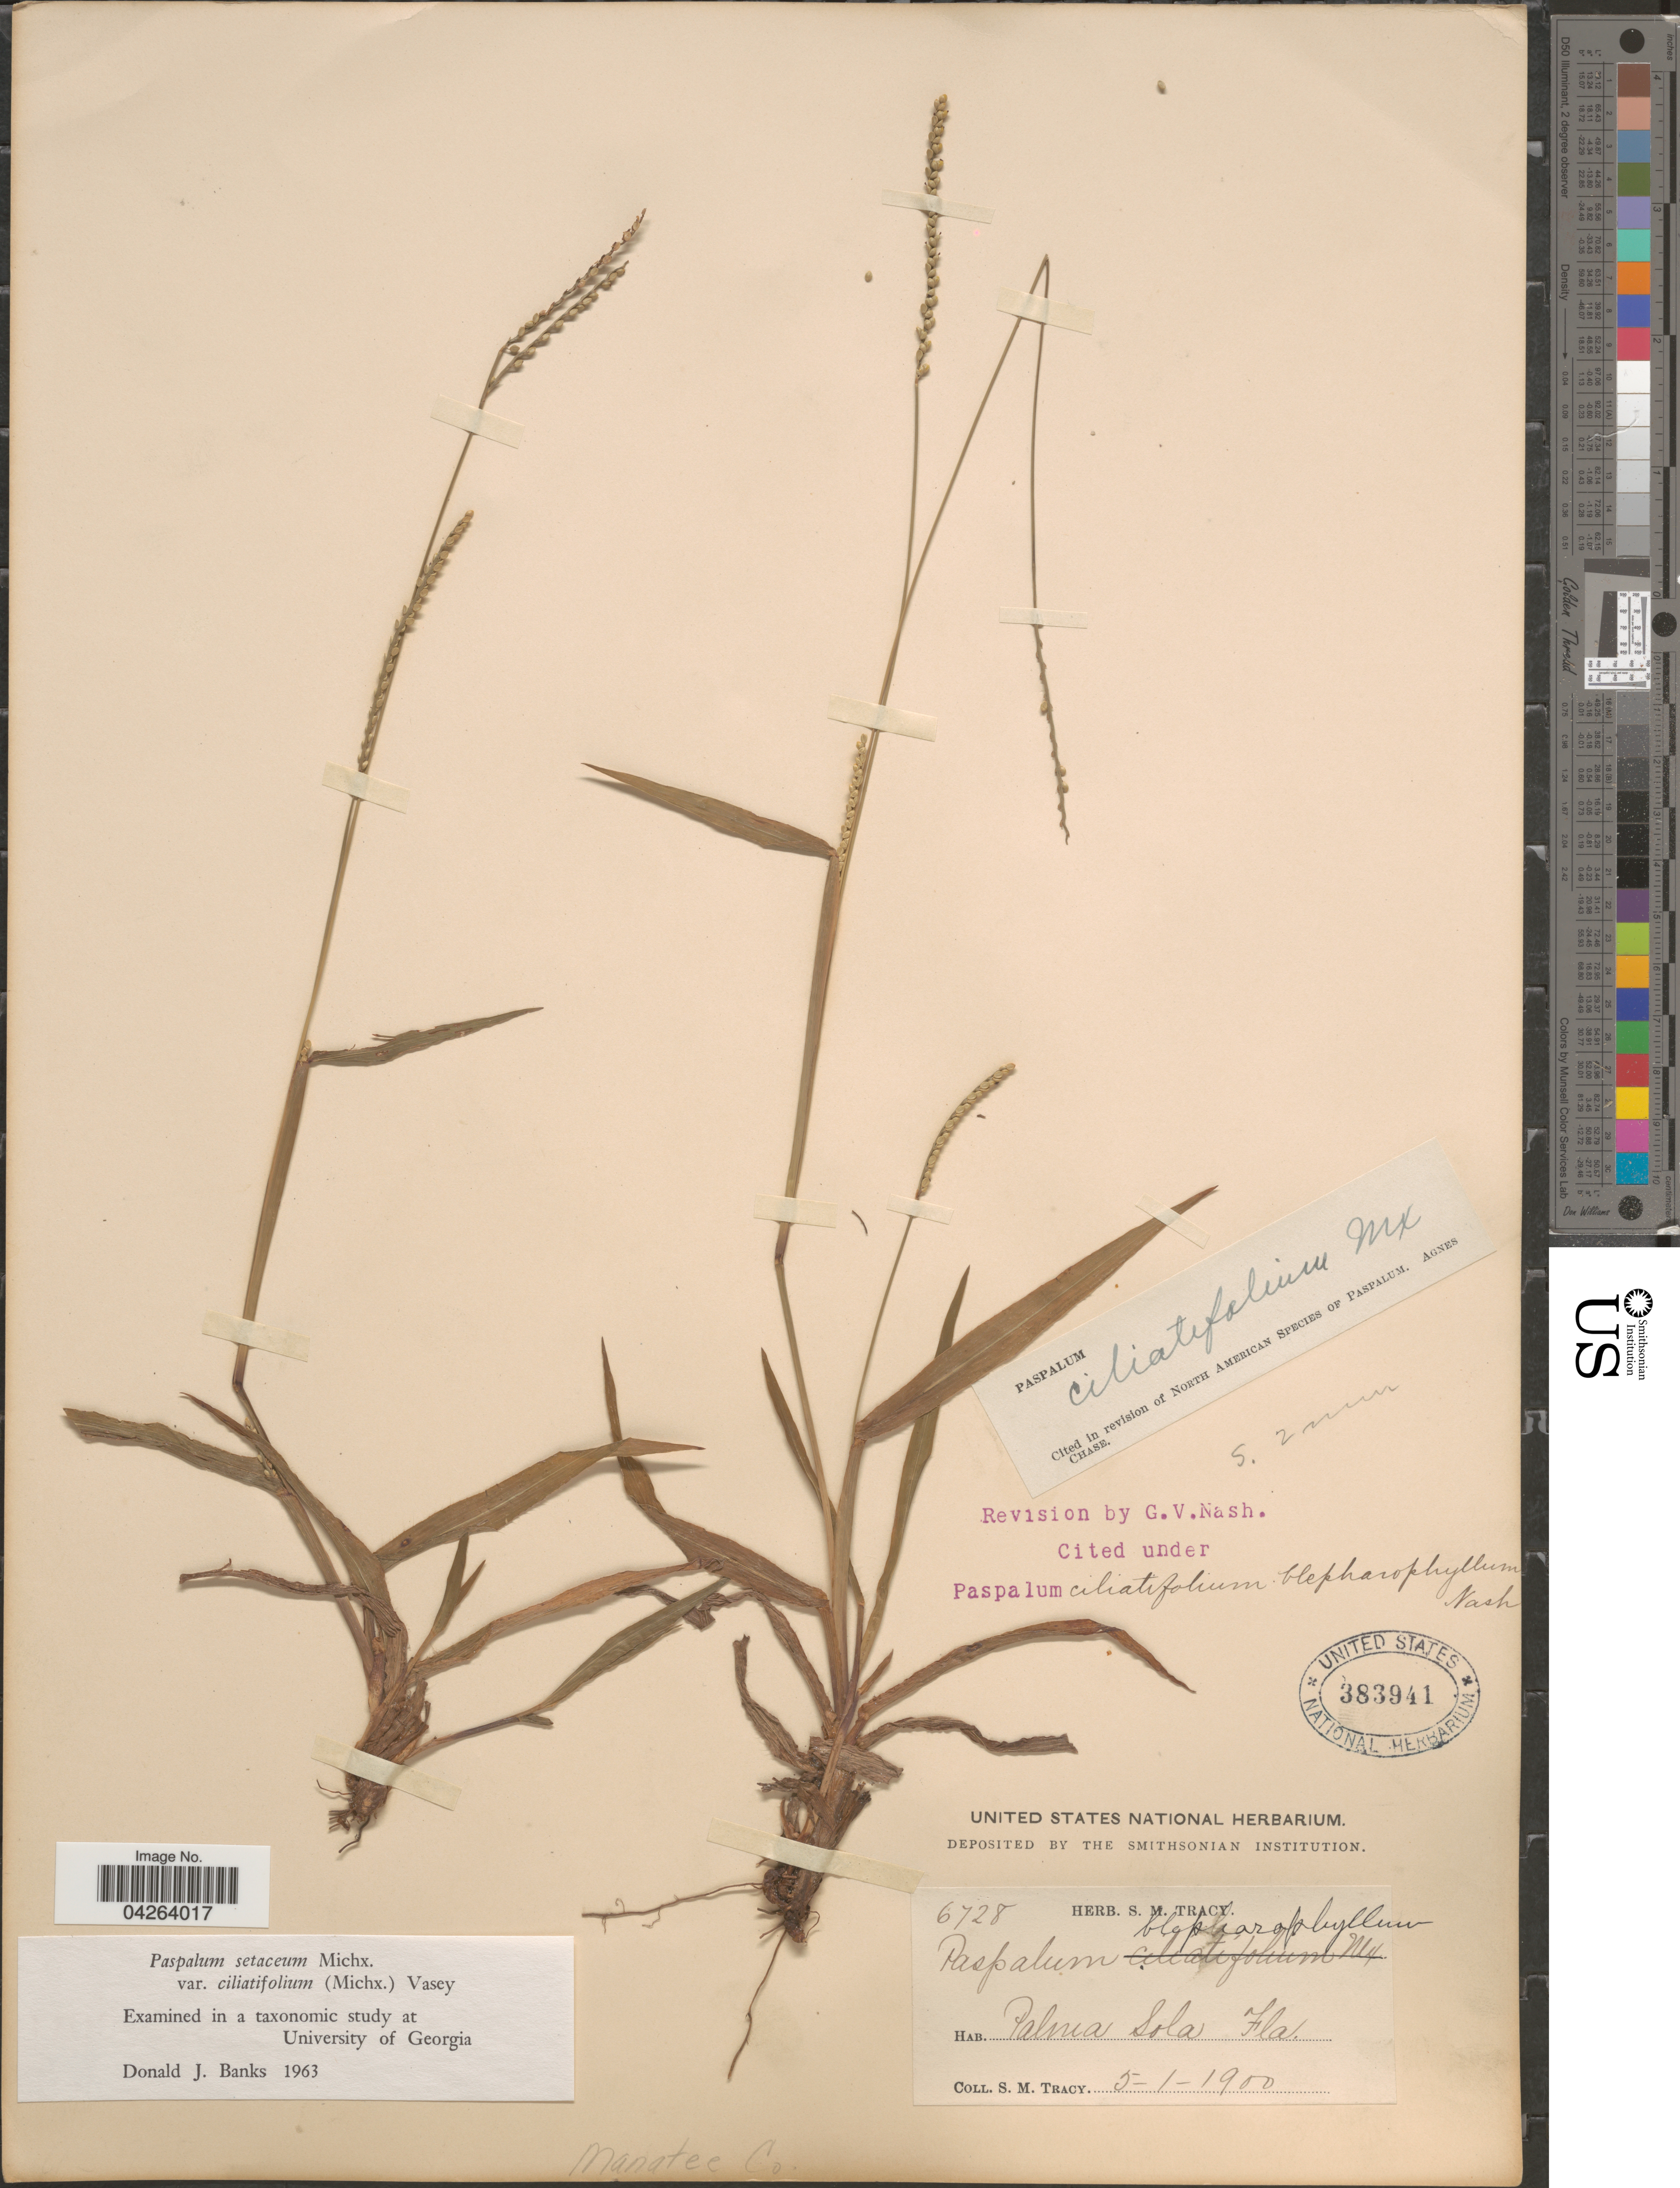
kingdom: Plantae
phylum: Tracheophyta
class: Liliopsida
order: Poales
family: Poaceae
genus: Paspalum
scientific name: Paspalum setaceum var. ciliatifolium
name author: (Michx.) Vasey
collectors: S. M. Tracy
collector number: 6728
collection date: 1900-05-01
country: United States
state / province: Florida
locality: Palma Sola. Manatee Co.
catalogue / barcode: US 383941